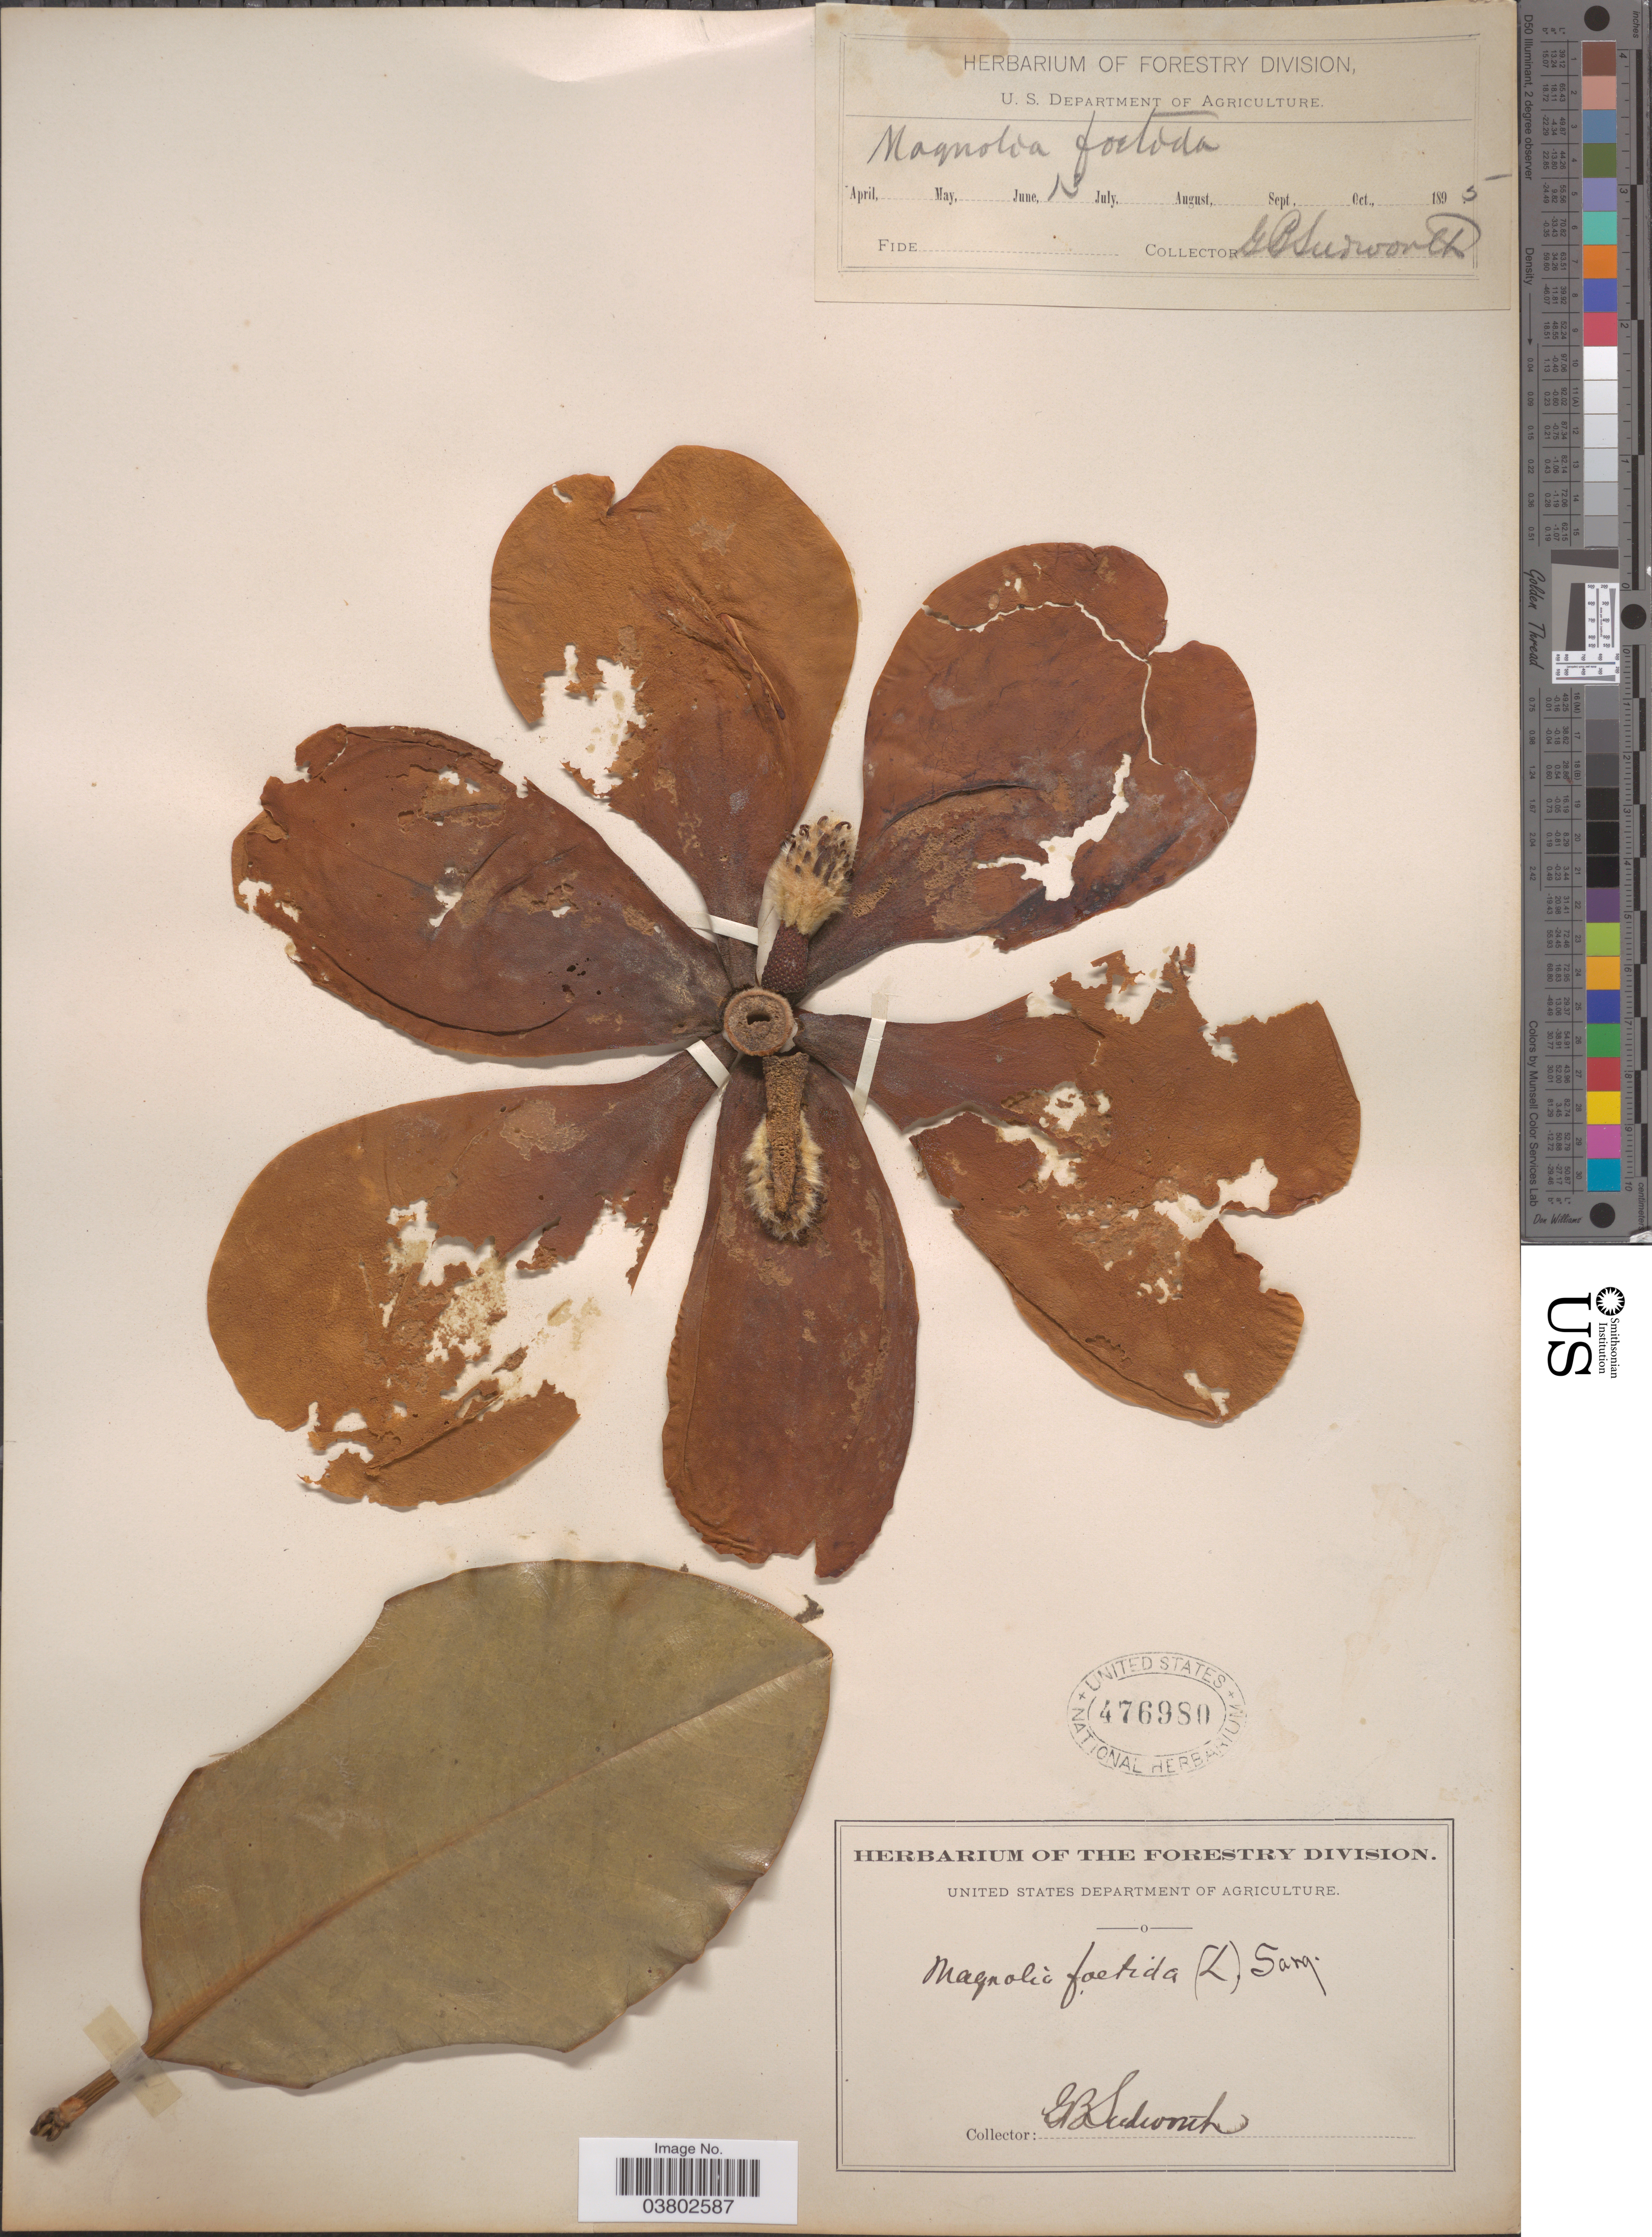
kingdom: Plantae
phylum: Tracheophyta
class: Magnoliopsida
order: Magnoliales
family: Magnoliaceae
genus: Magnolia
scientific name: Magnolia grandiflora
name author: L.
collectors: G. B. Sudworth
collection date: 1895-06-13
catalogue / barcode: US 476980